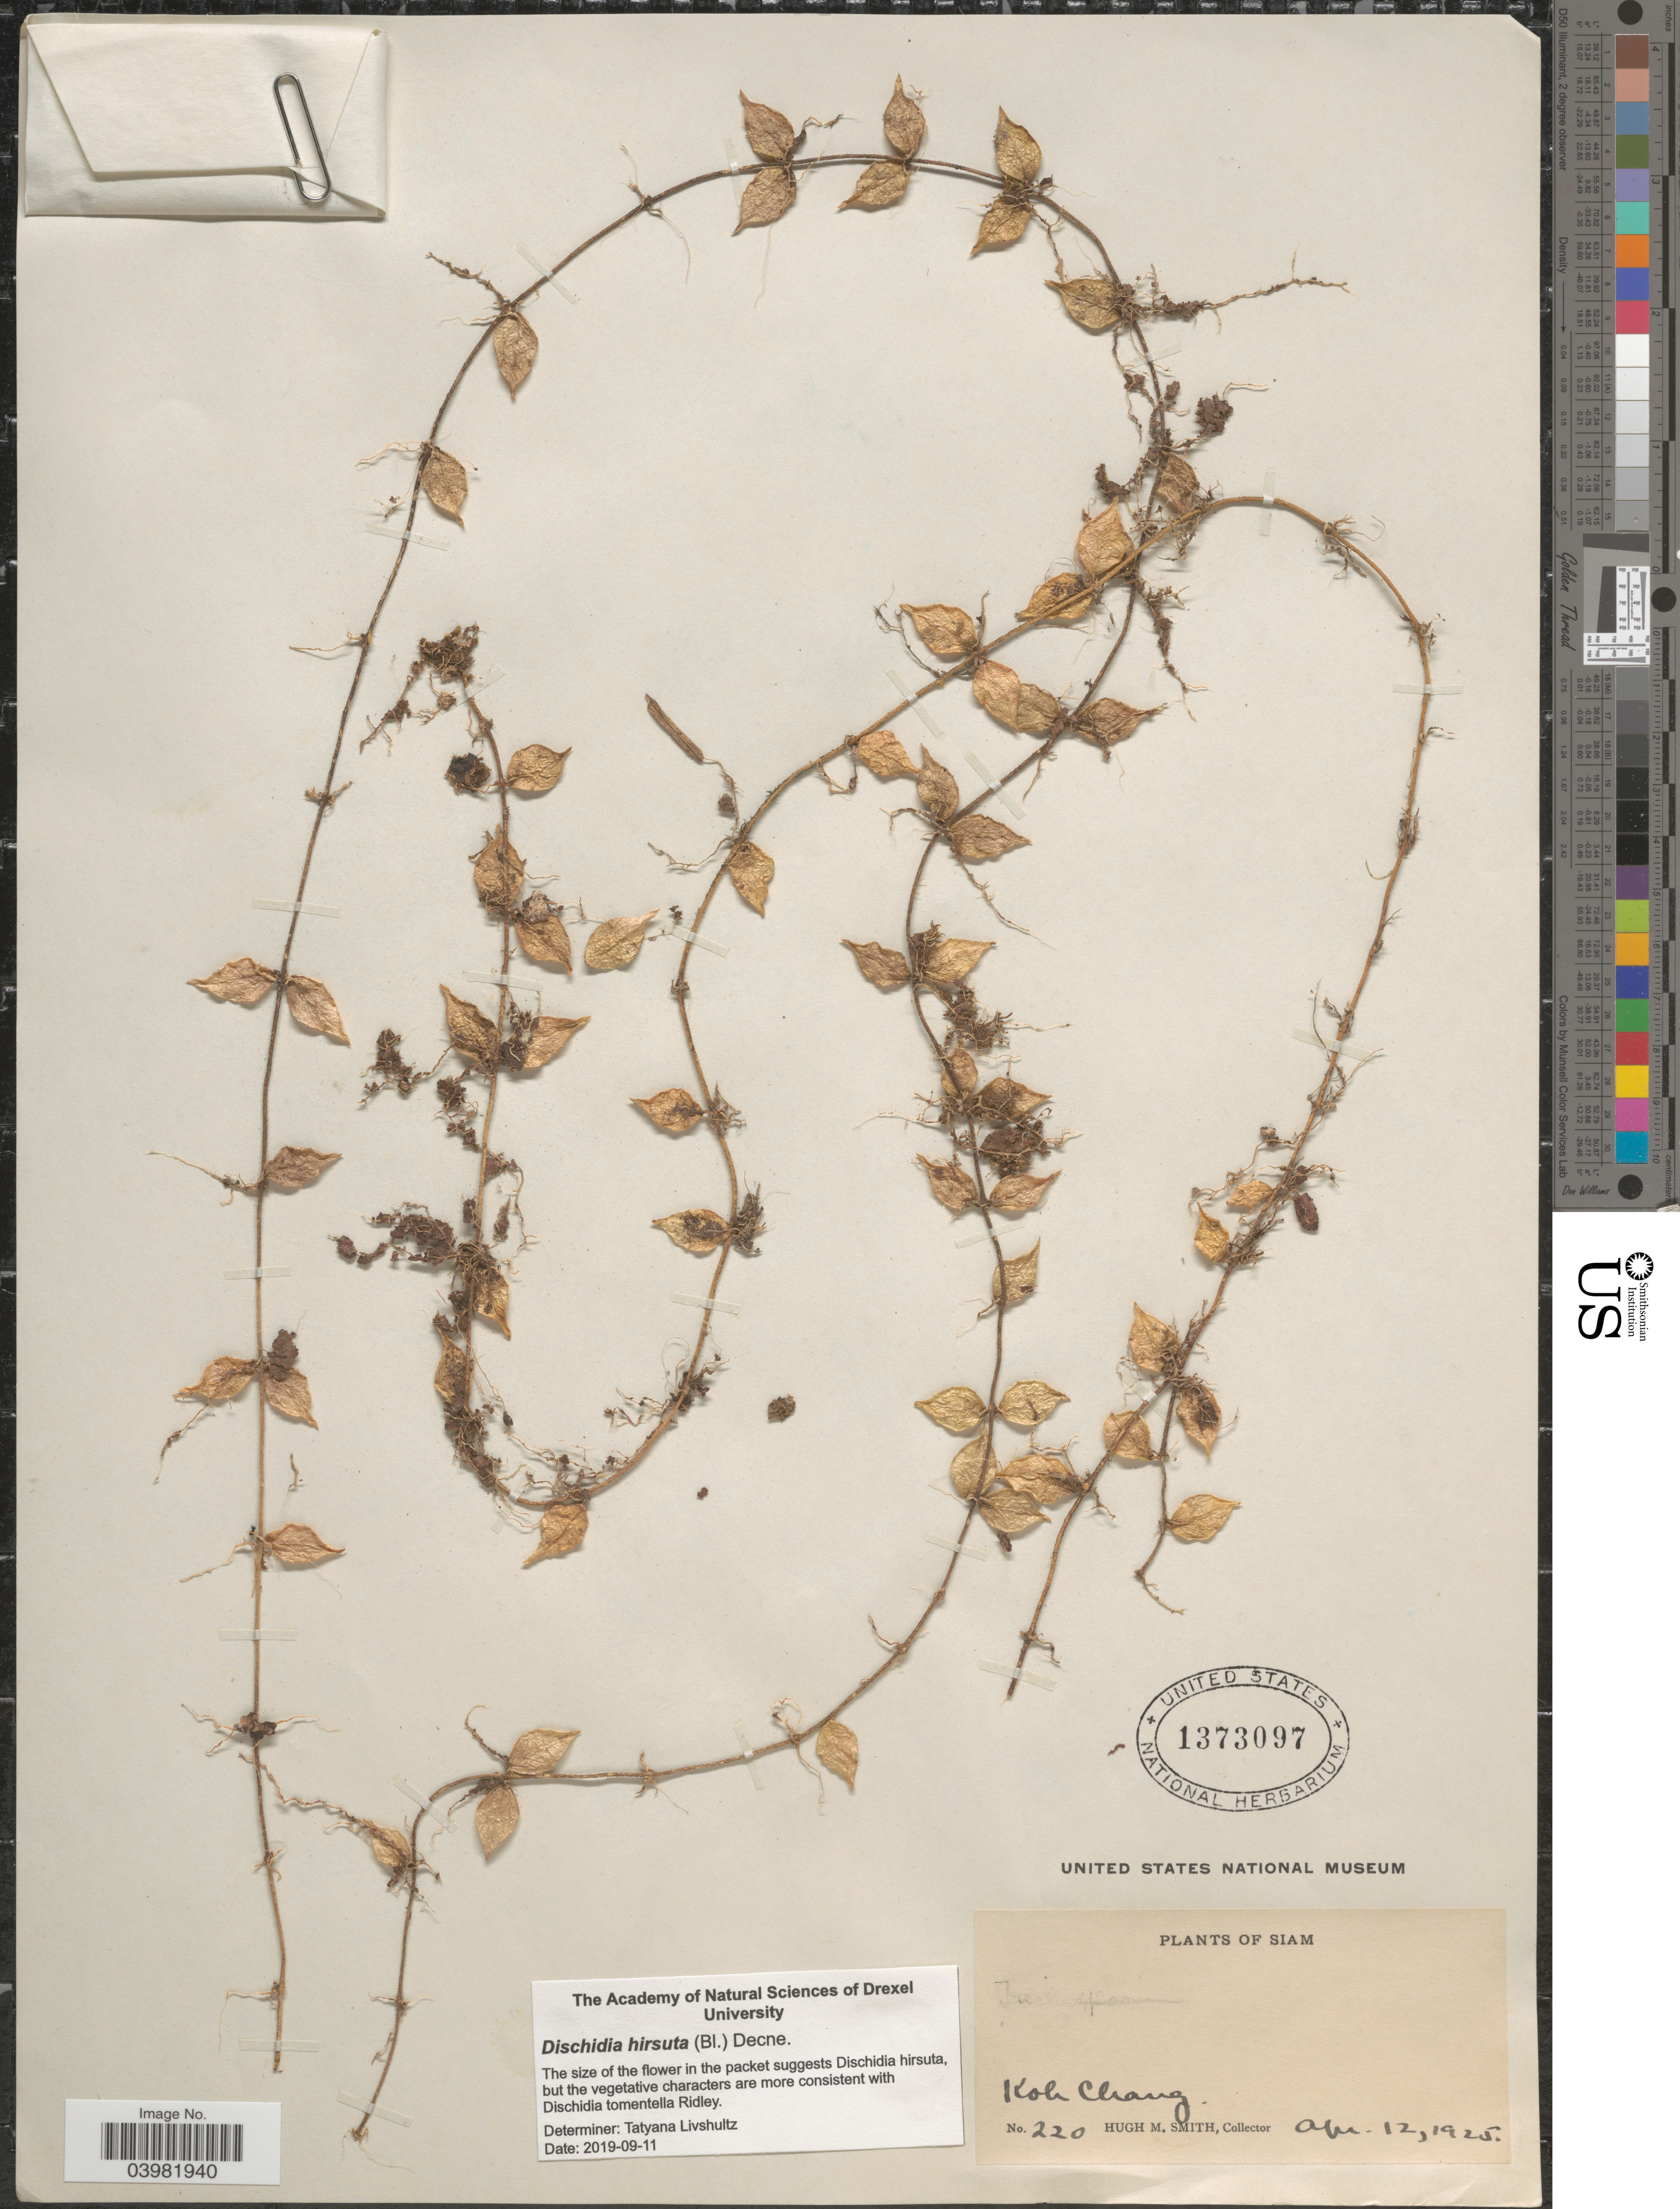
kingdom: Plantae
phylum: Tracheophyta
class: Magnoliopsida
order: Gentianales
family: Apocynaceae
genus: Dischidia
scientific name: Dischidia hirsuta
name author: (Blume) Decne.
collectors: H. M. Smith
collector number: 220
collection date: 1925-04-12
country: Thailand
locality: Siam. Koh Chang.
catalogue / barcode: US 1373097